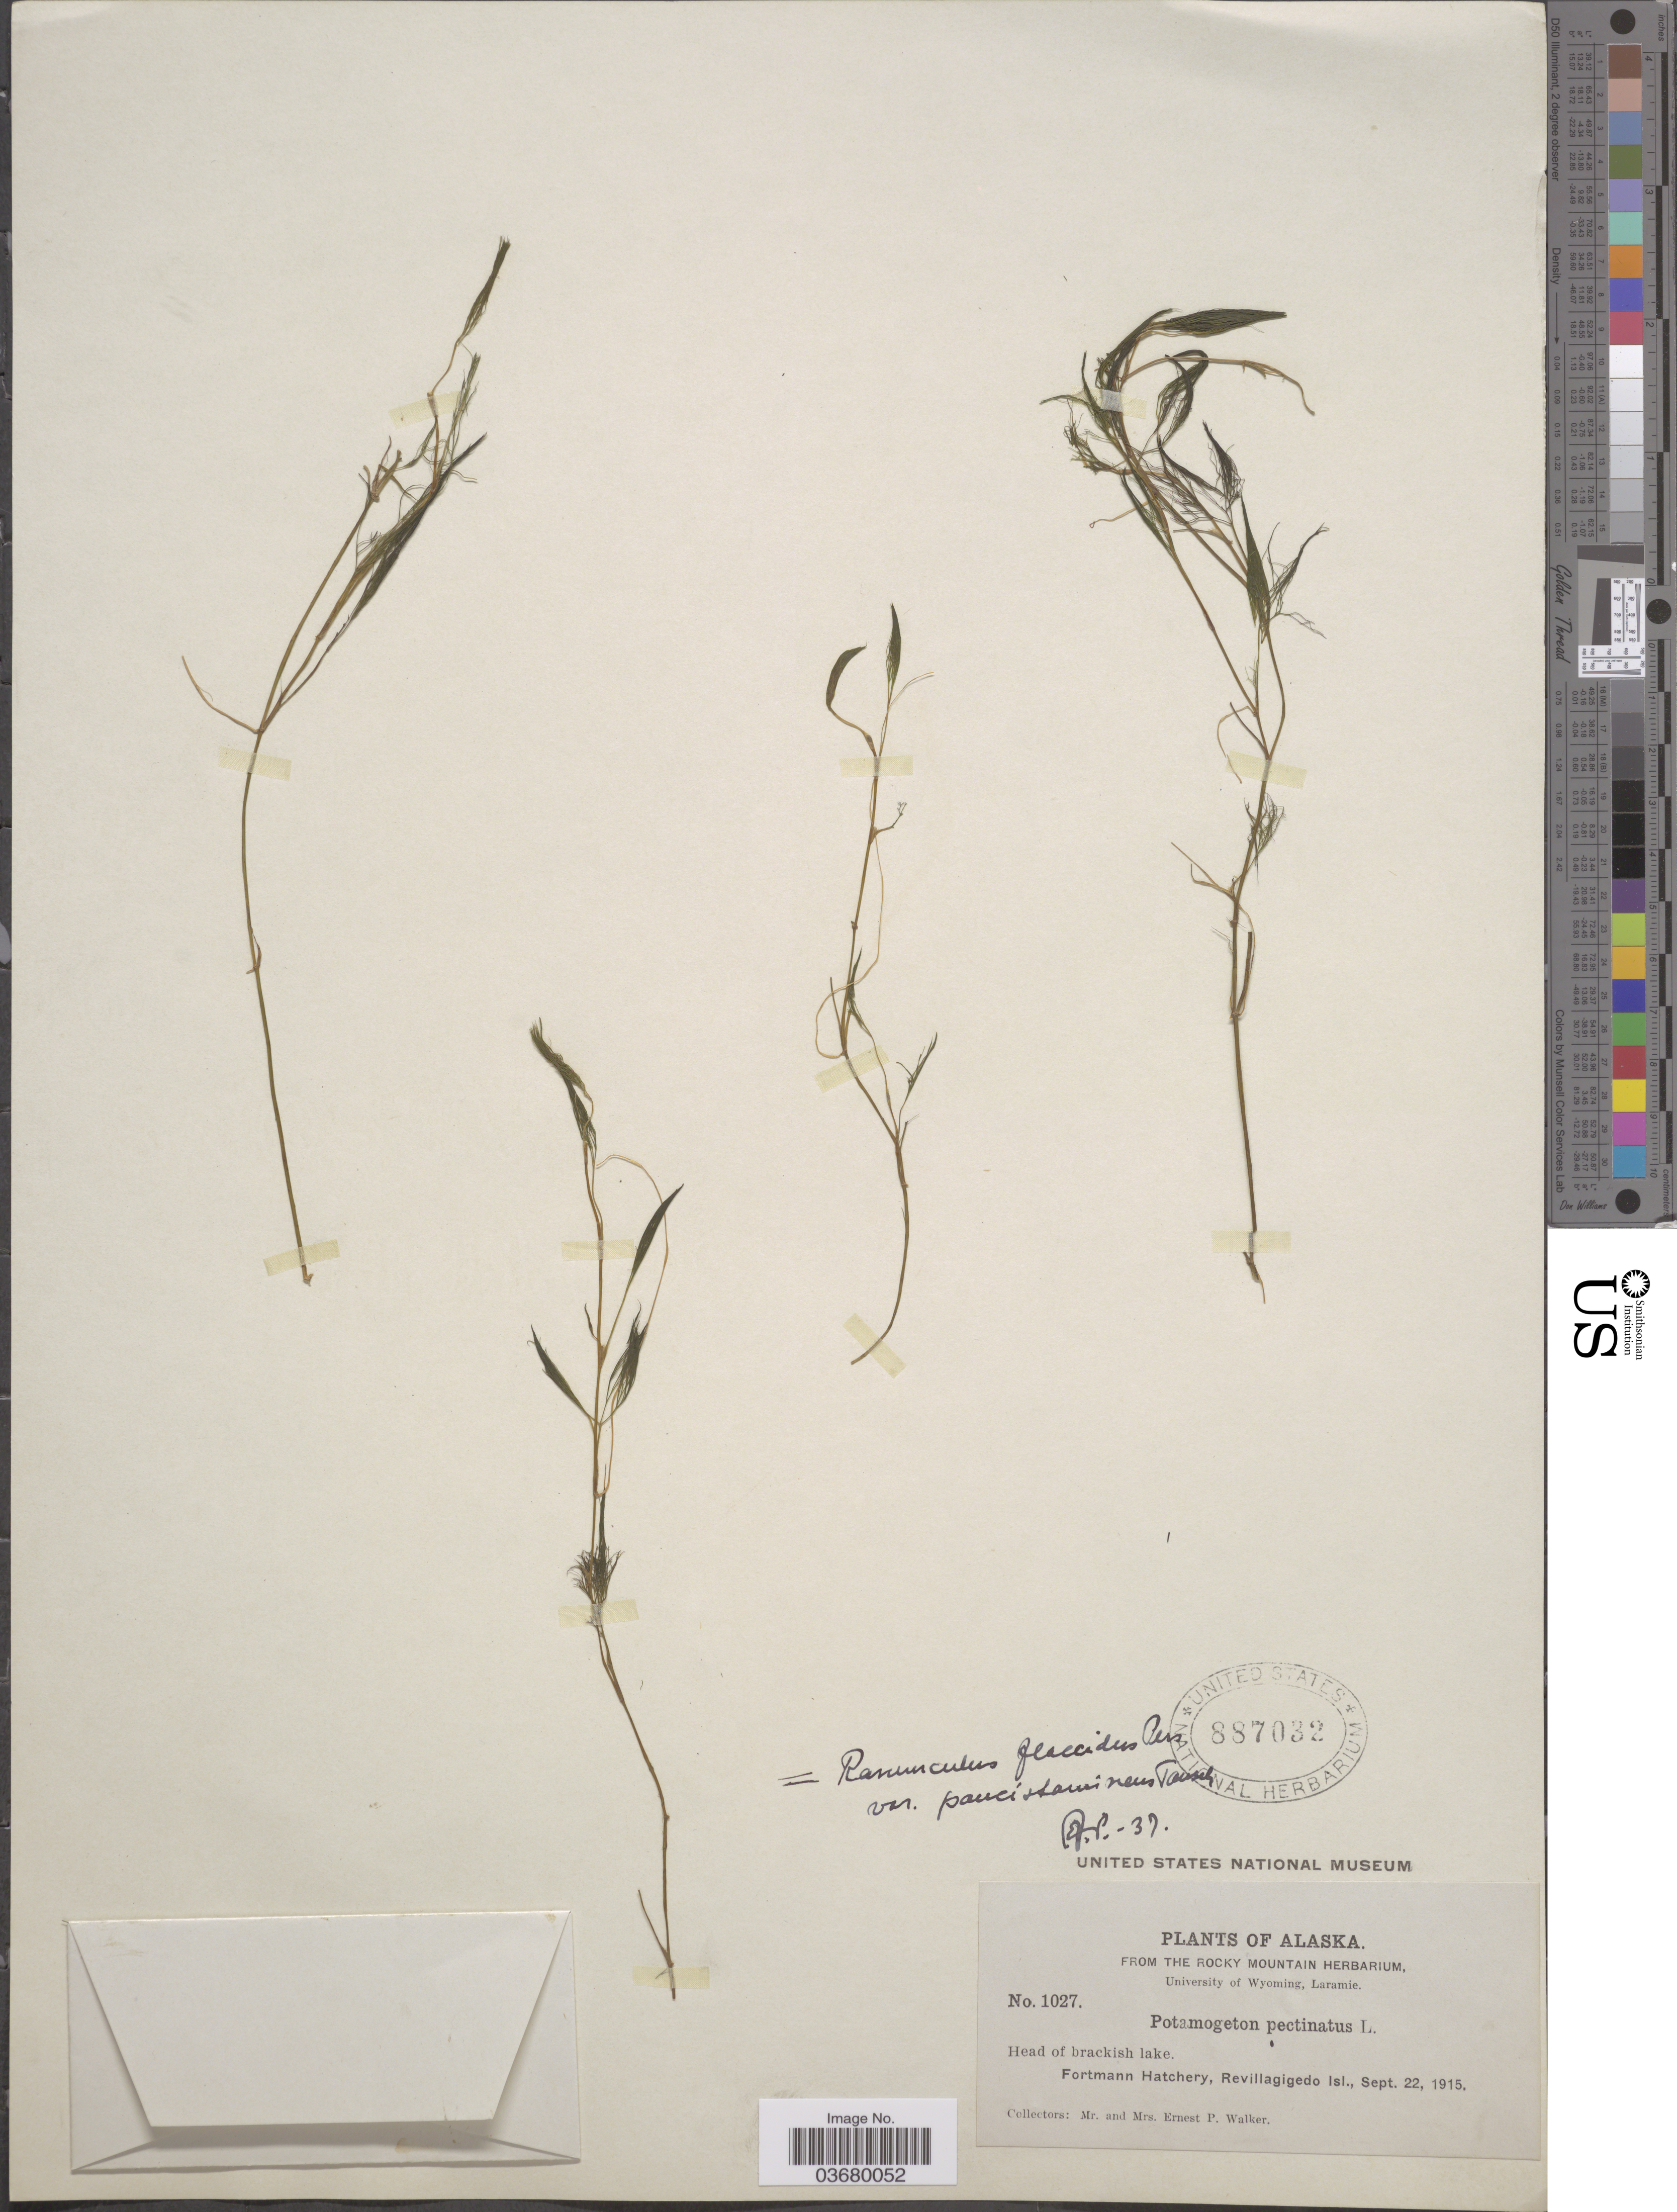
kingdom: Plantae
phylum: Tracheophyta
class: Magnoliopsida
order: Ranunculales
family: Ranunculaceae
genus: Ranunculus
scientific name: Ranunculus trichophyllus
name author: Chaix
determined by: Strong, Mark T., (BOT), Smithsonian Institution - National Museum of Natural History (UNITED STATES)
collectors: E. P. Walker & E. Walker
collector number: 1027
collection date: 1915-09-22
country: United States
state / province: Alaska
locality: Fortmann Hatchery, Revillagigedo Isl. Alaska.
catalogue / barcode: US 887032